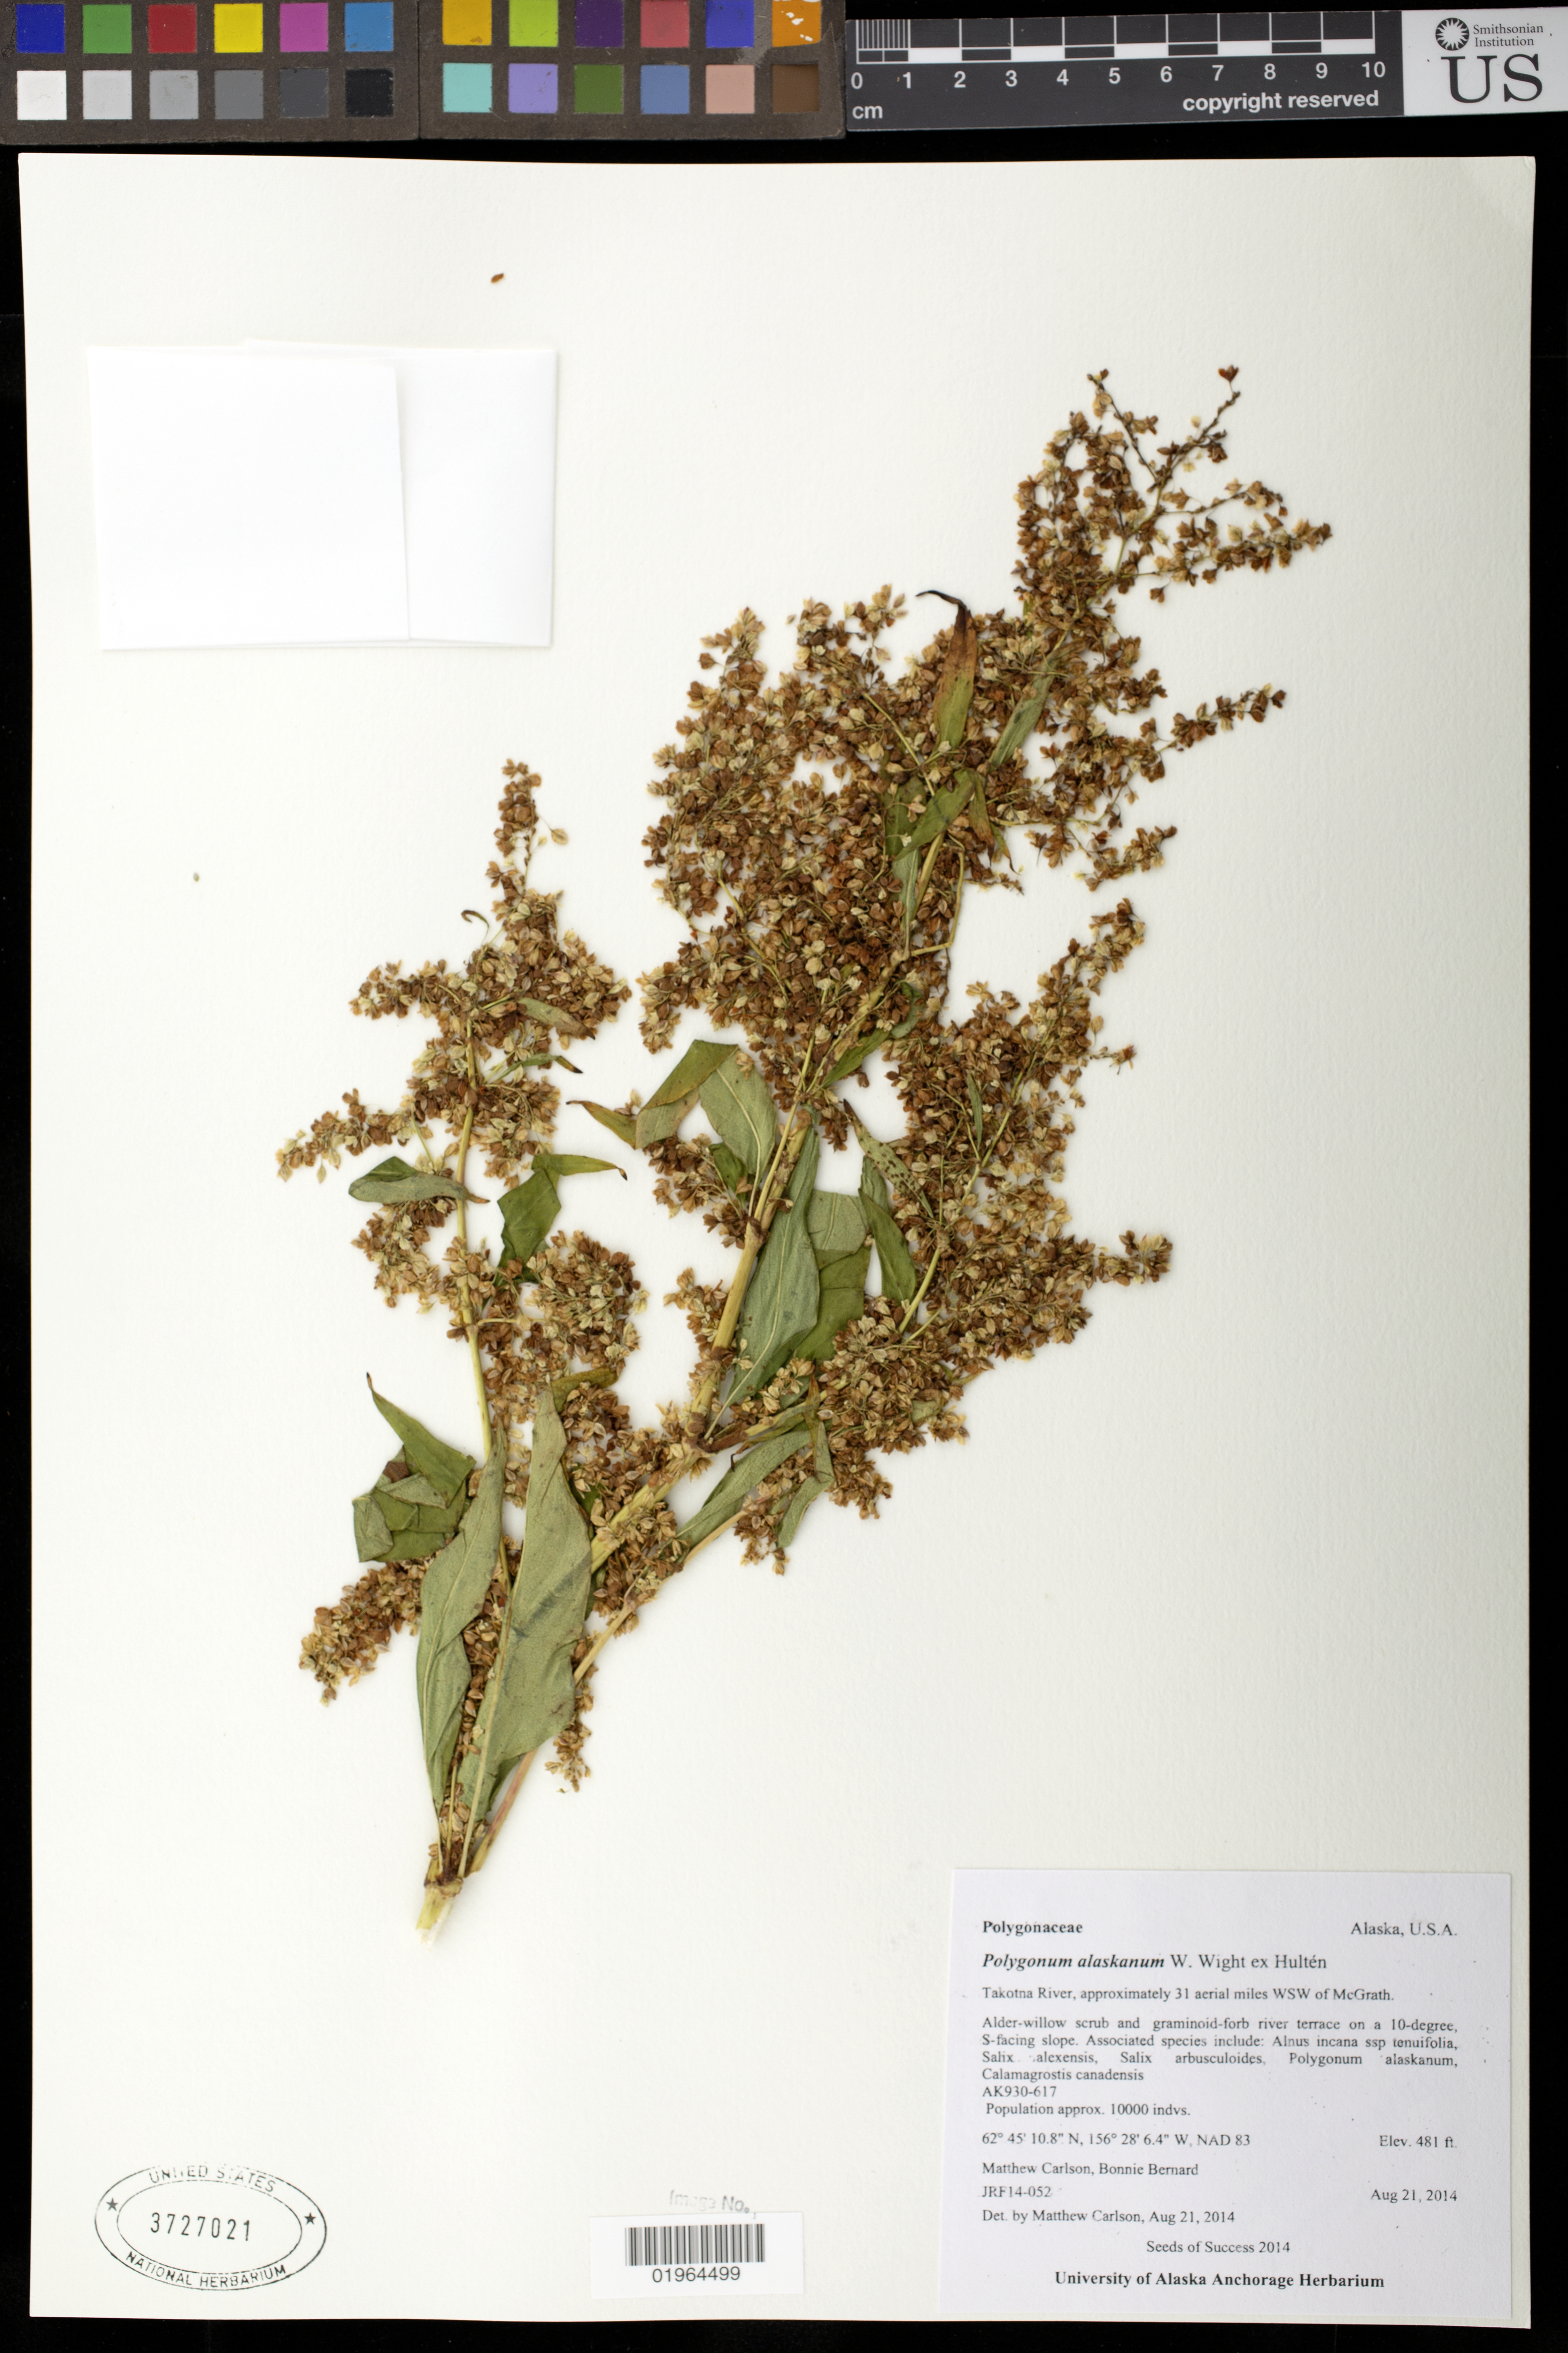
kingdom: Plantae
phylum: Tracheophyta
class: Magnoliopsida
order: Caryophyllales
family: Polygonaceae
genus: Koenigia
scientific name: Koenigia alaskana var. glabrescens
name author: (Hultén) T.M. Schust. & Reveal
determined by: Strong, Mark T., (BOT), Smithsonian Institution - National Museum of Natural History (UNITED STATES)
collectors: M. Carlson & B. Bernard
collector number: JRK14-052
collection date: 2014-08-21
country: United States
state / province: Alaska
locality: Takotna River, 31 aerial mi. WSW of McGrath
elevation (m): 481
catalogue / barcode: US 3727021